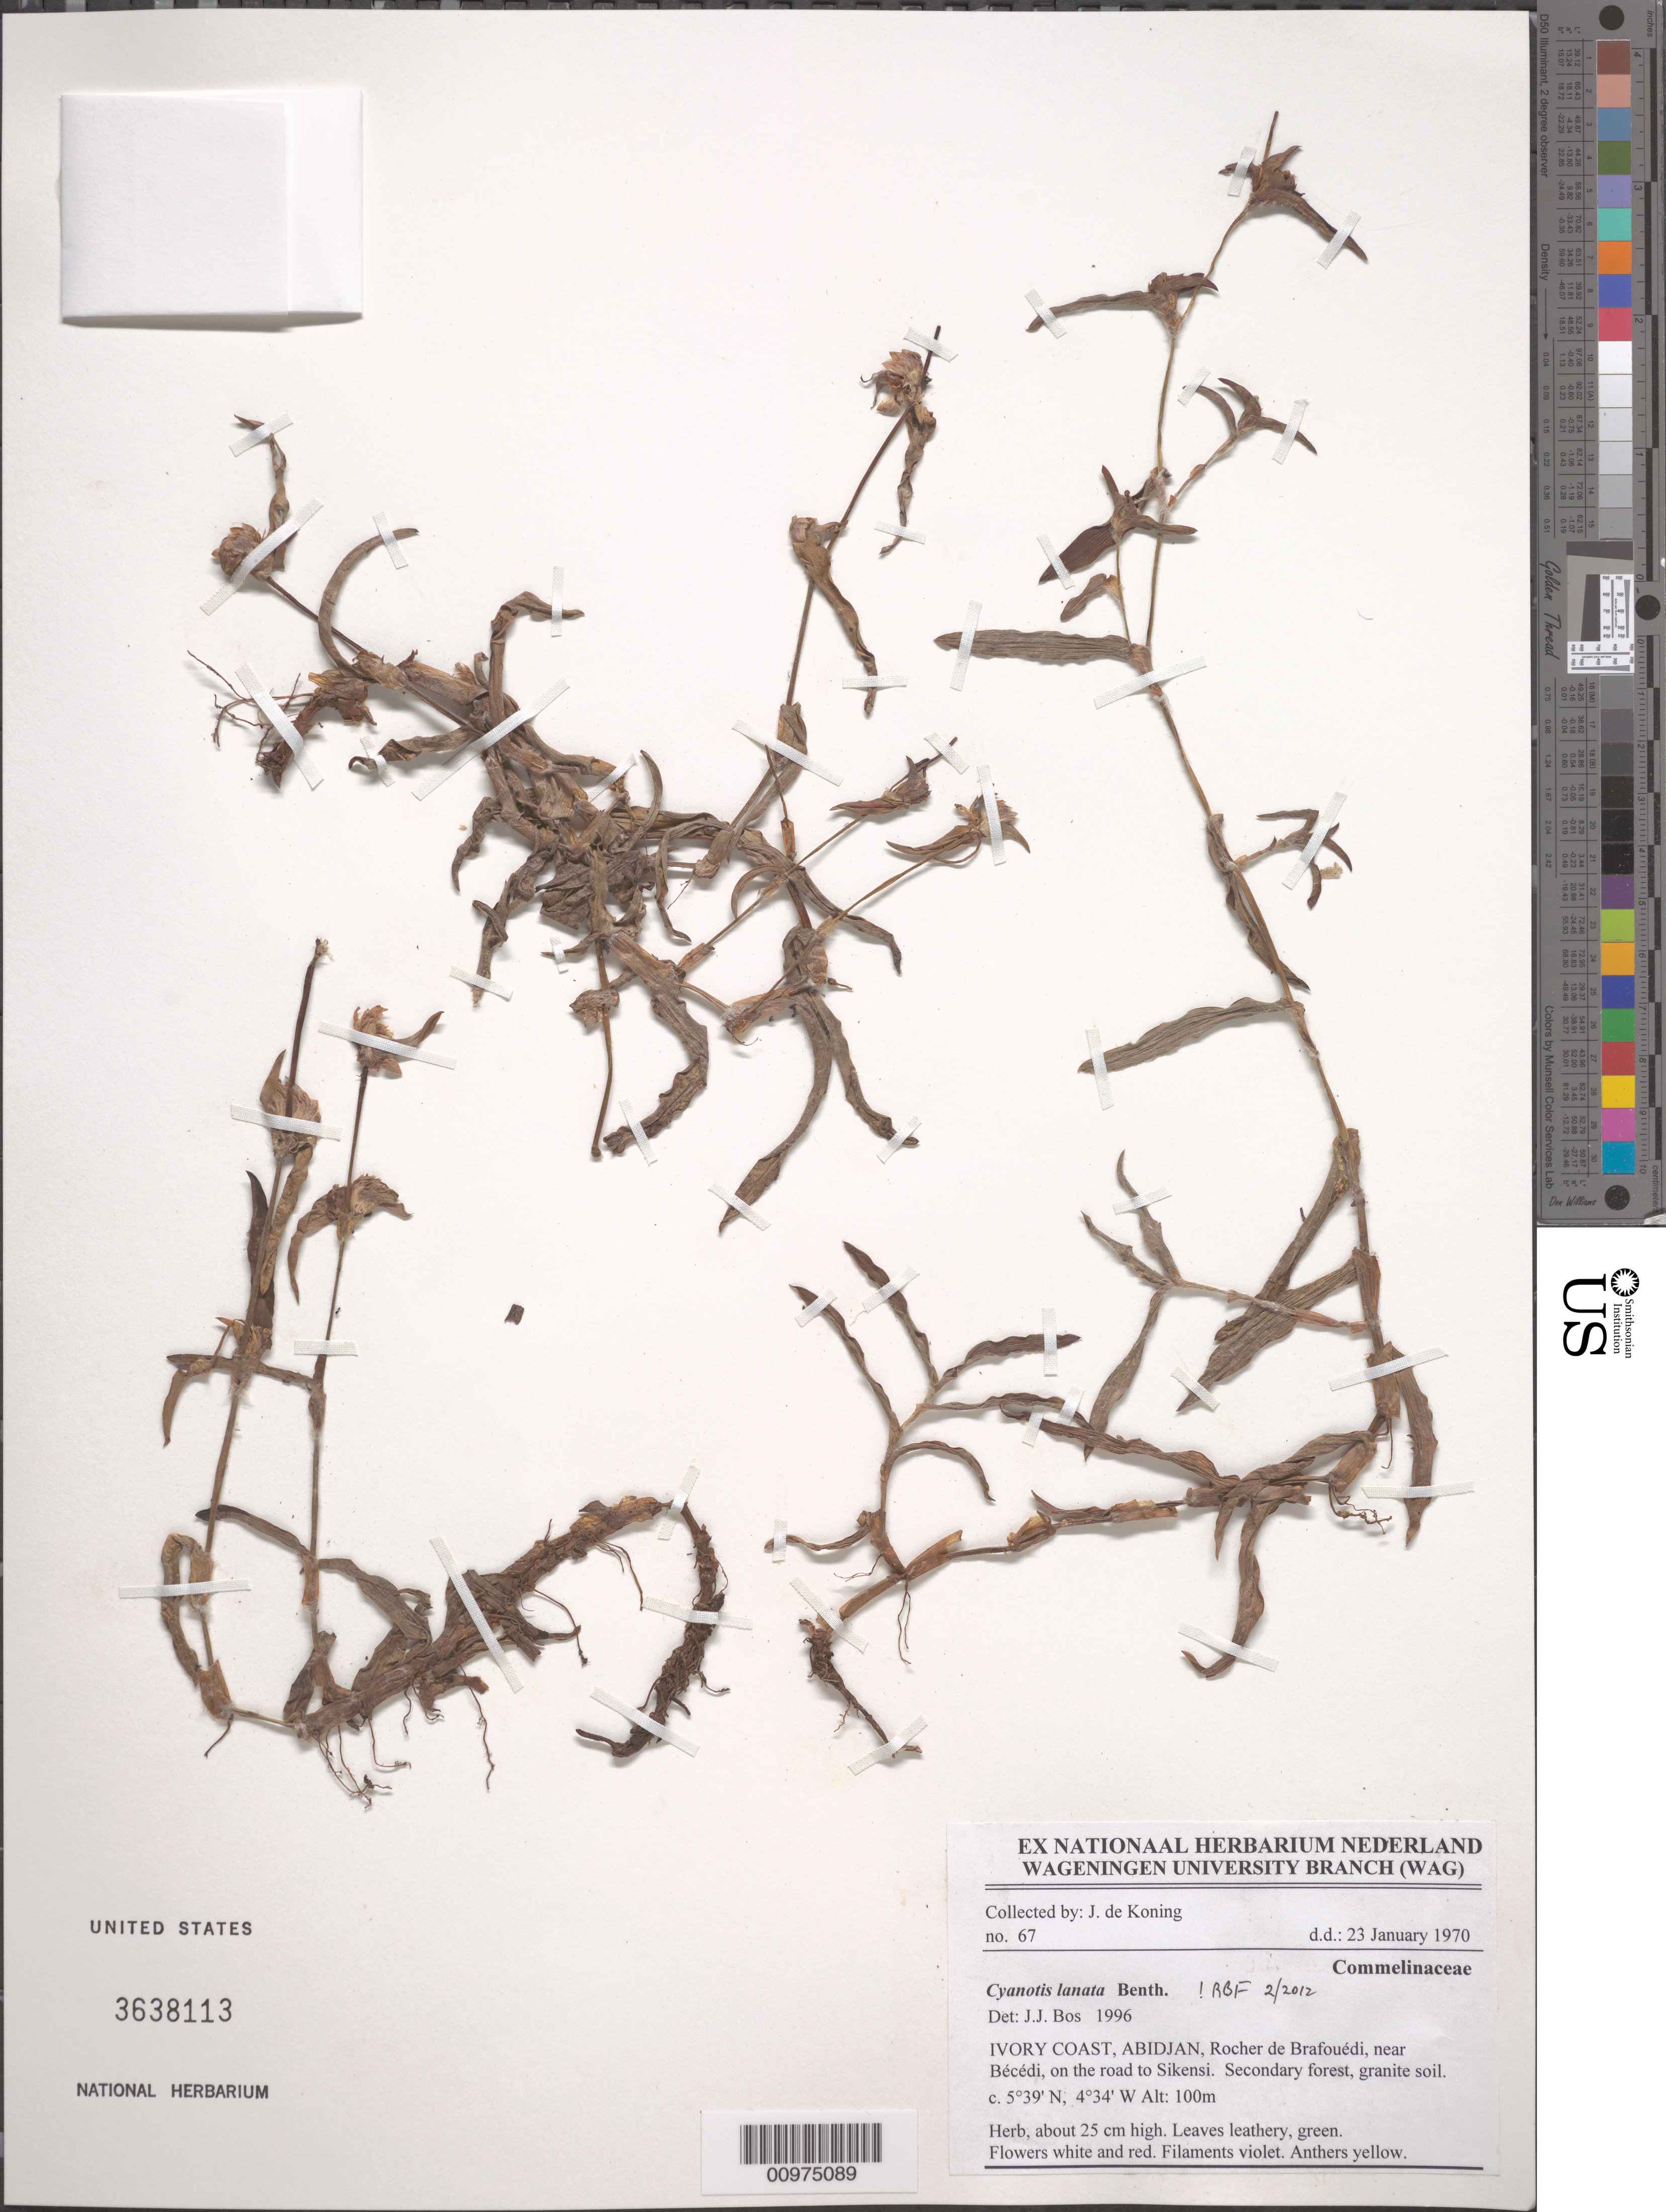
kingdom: Plantae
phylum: Tracheophyta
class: Liliopsida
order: Commelinales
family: Commelinaceae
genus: Cyanotis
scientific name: Cyanotis lanata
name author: Benth.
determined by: Faden, Robert B., (US), Smithsonian Institution - National Museum of Natural History (UNITED STATES)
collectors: J. de Koning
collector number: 67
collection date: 1970-01-23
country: Ivory Coast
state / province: Abidjan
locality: Rocher de Brafouédi, near Bécédi, on the road to Sikensi.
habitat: Secondary forest, granite soil.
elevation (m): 100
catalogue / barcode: US 3638113